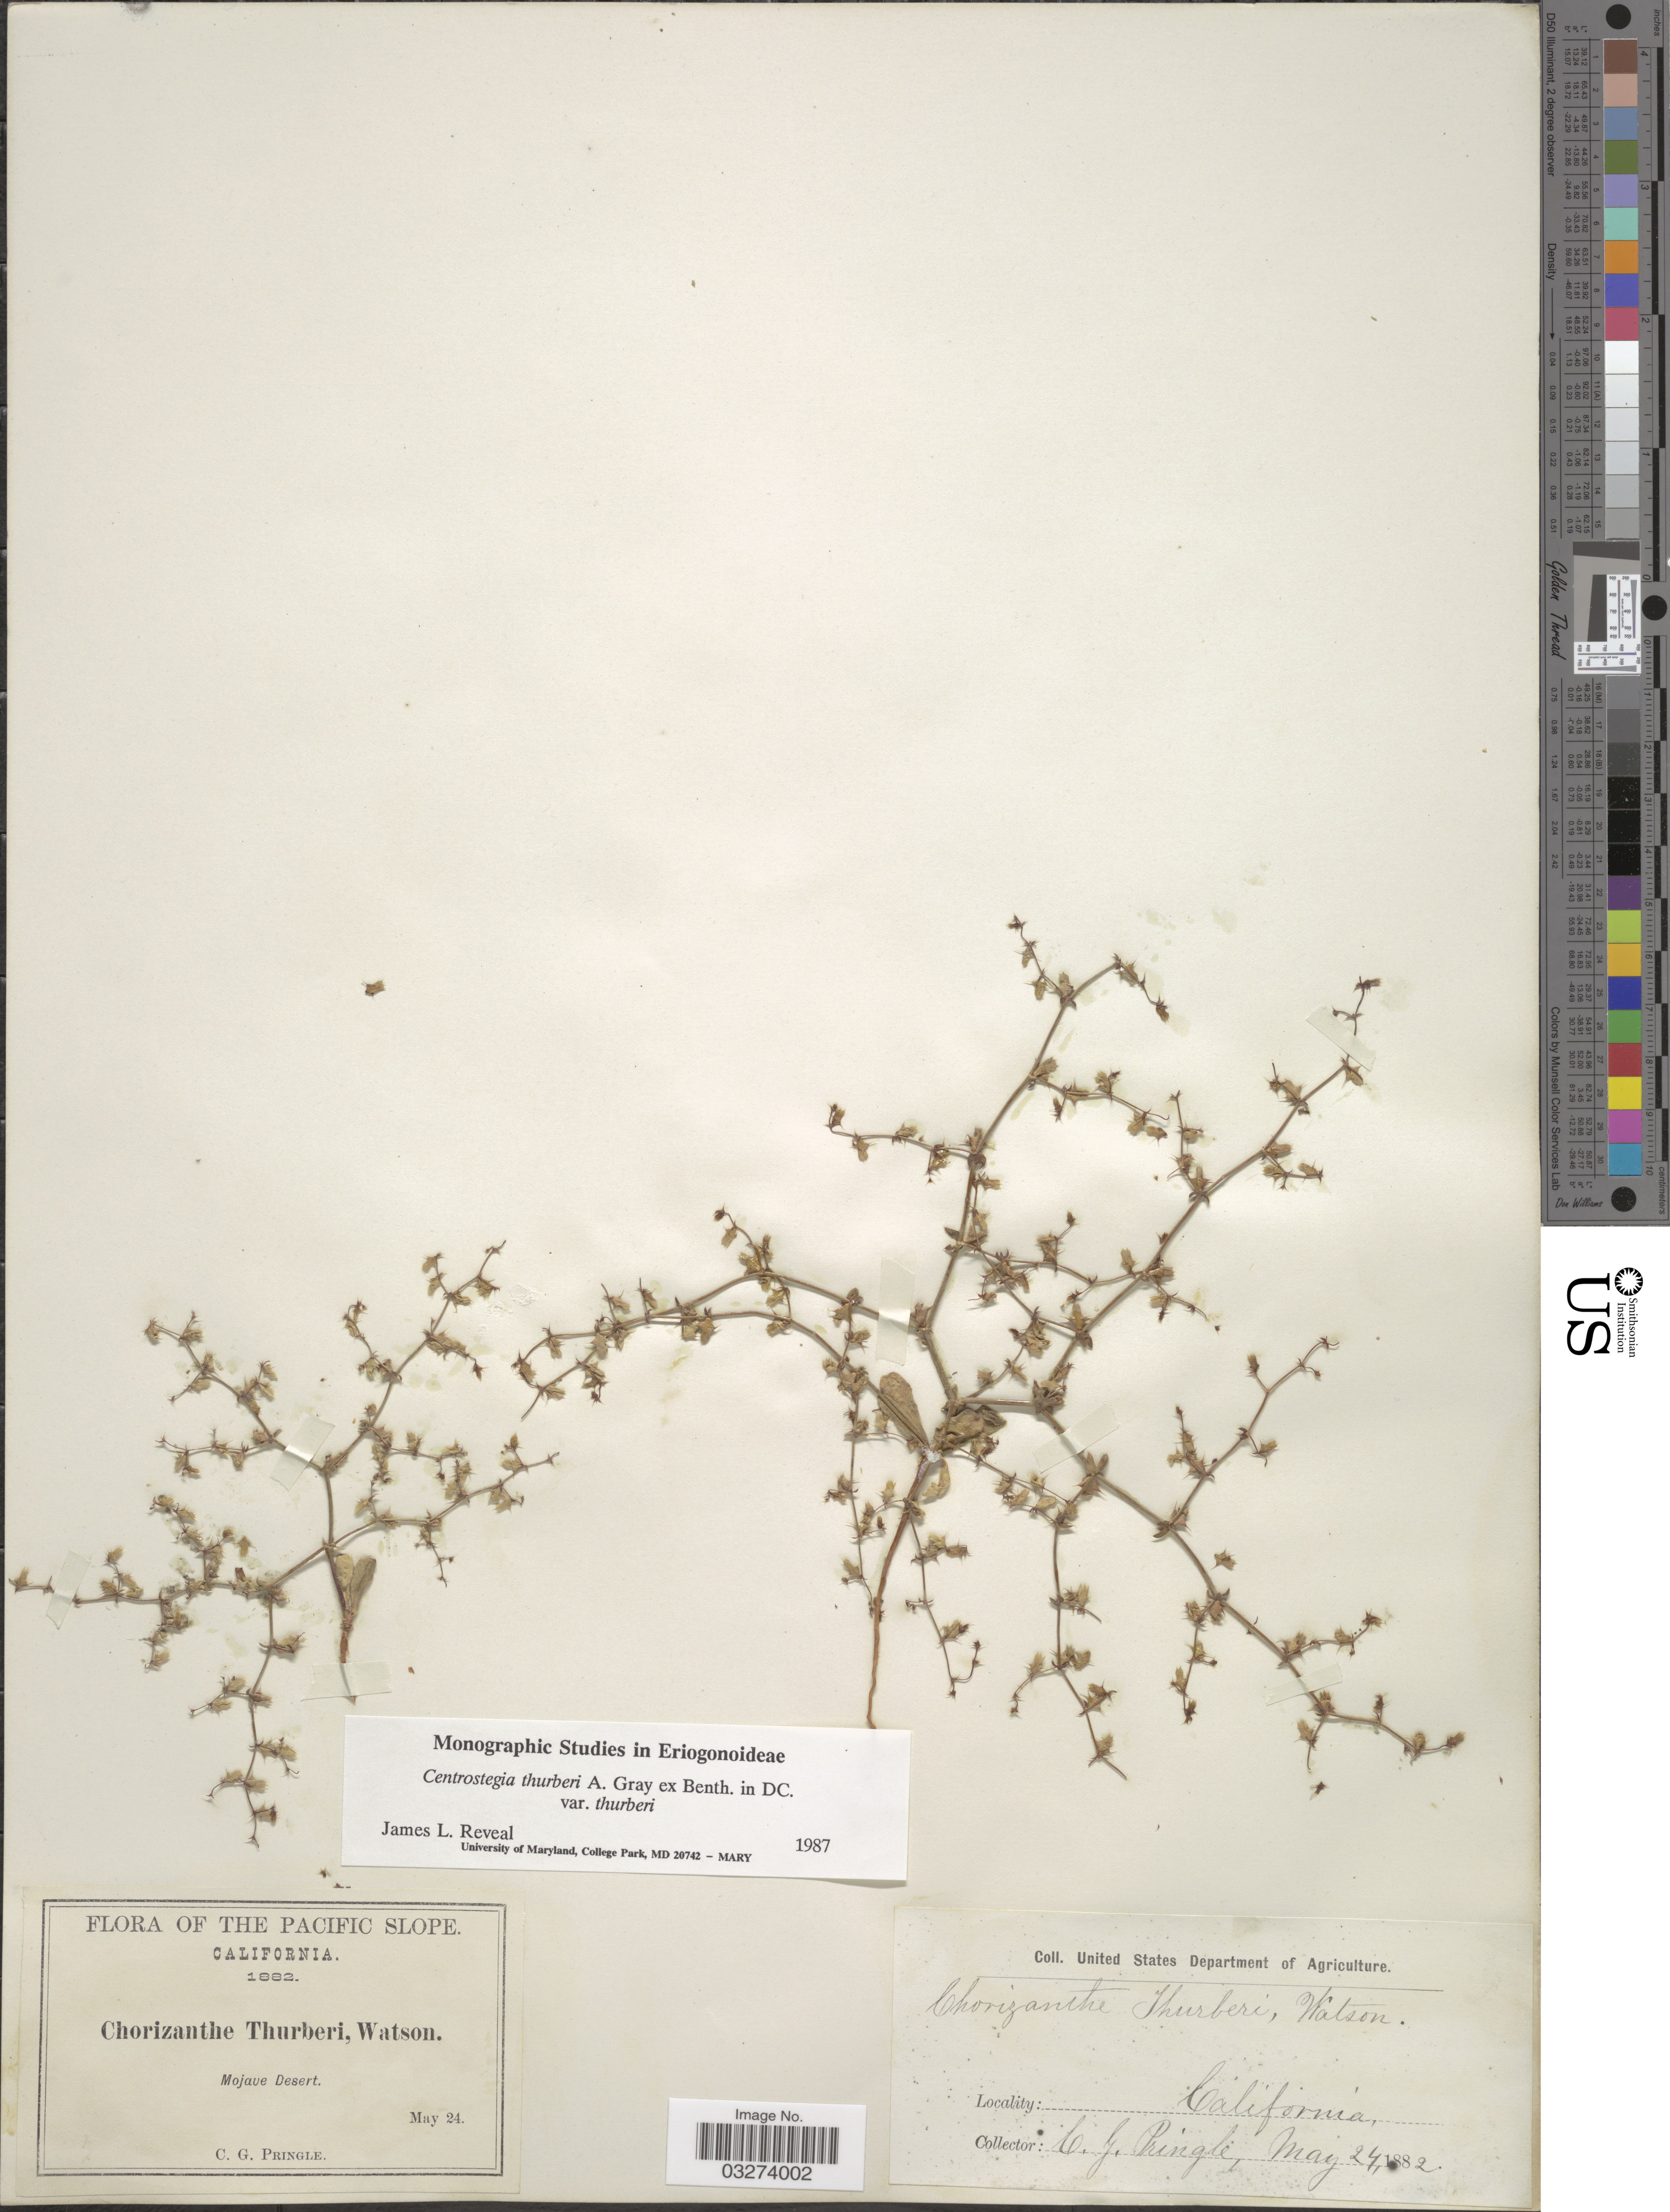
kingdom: Plantae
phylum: Tracheophyta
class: Magnoliopsida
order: Caryophyllales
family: Polygonaceae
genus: Centrostegia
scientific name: Centrostegia thurberi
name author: A. Gray ex Benth.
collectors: C. G. Pringle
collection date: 1882-05-24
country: United States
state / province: California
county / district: San Bernardino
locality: The Pacific Slope. Mojave Desert.